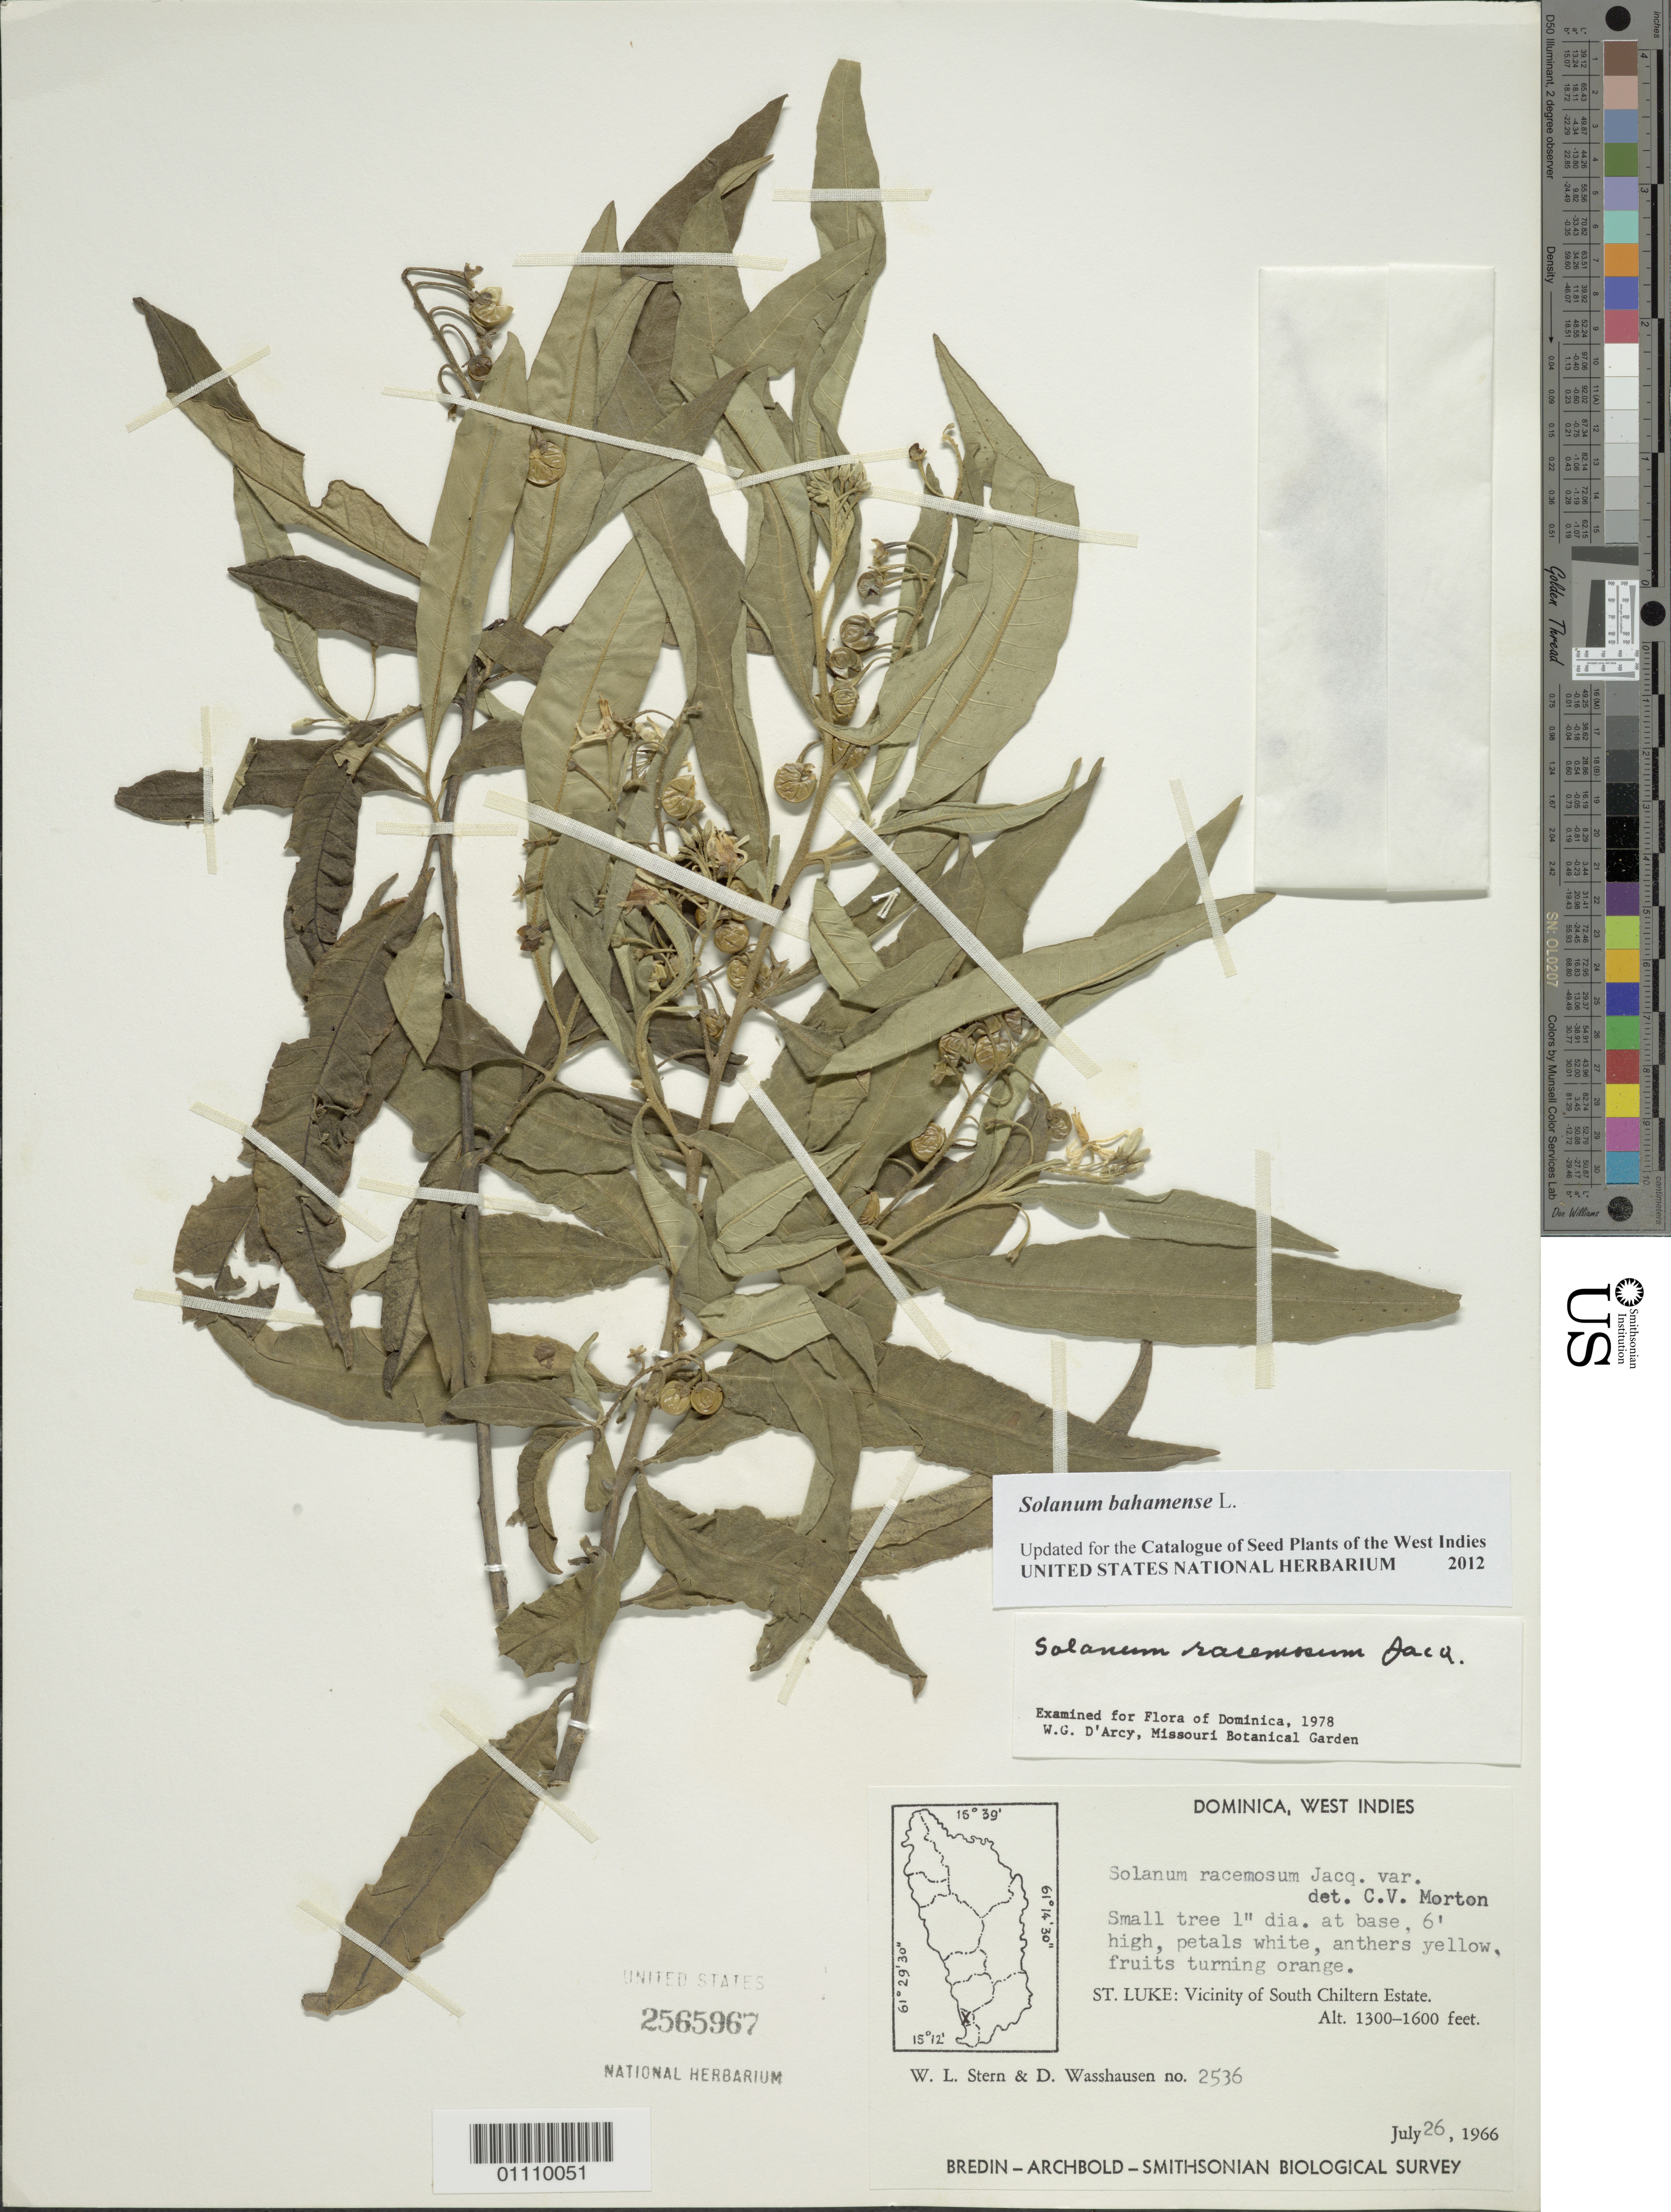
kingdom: Plantae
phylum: Tracheophyta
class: Magnoliopsida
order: Solanales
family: Solanaceae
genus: Solanum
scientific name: Solanum bahamense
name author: L.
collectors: W. L. Stern & D. C. Wasshausen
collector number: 2536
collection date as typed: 26 Jul 1966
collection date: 1966-07-26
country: Dominica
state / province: St. Luke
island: Dominica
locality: South Chiltern Estate, vicinity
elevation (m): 396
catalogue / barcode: US 2565967